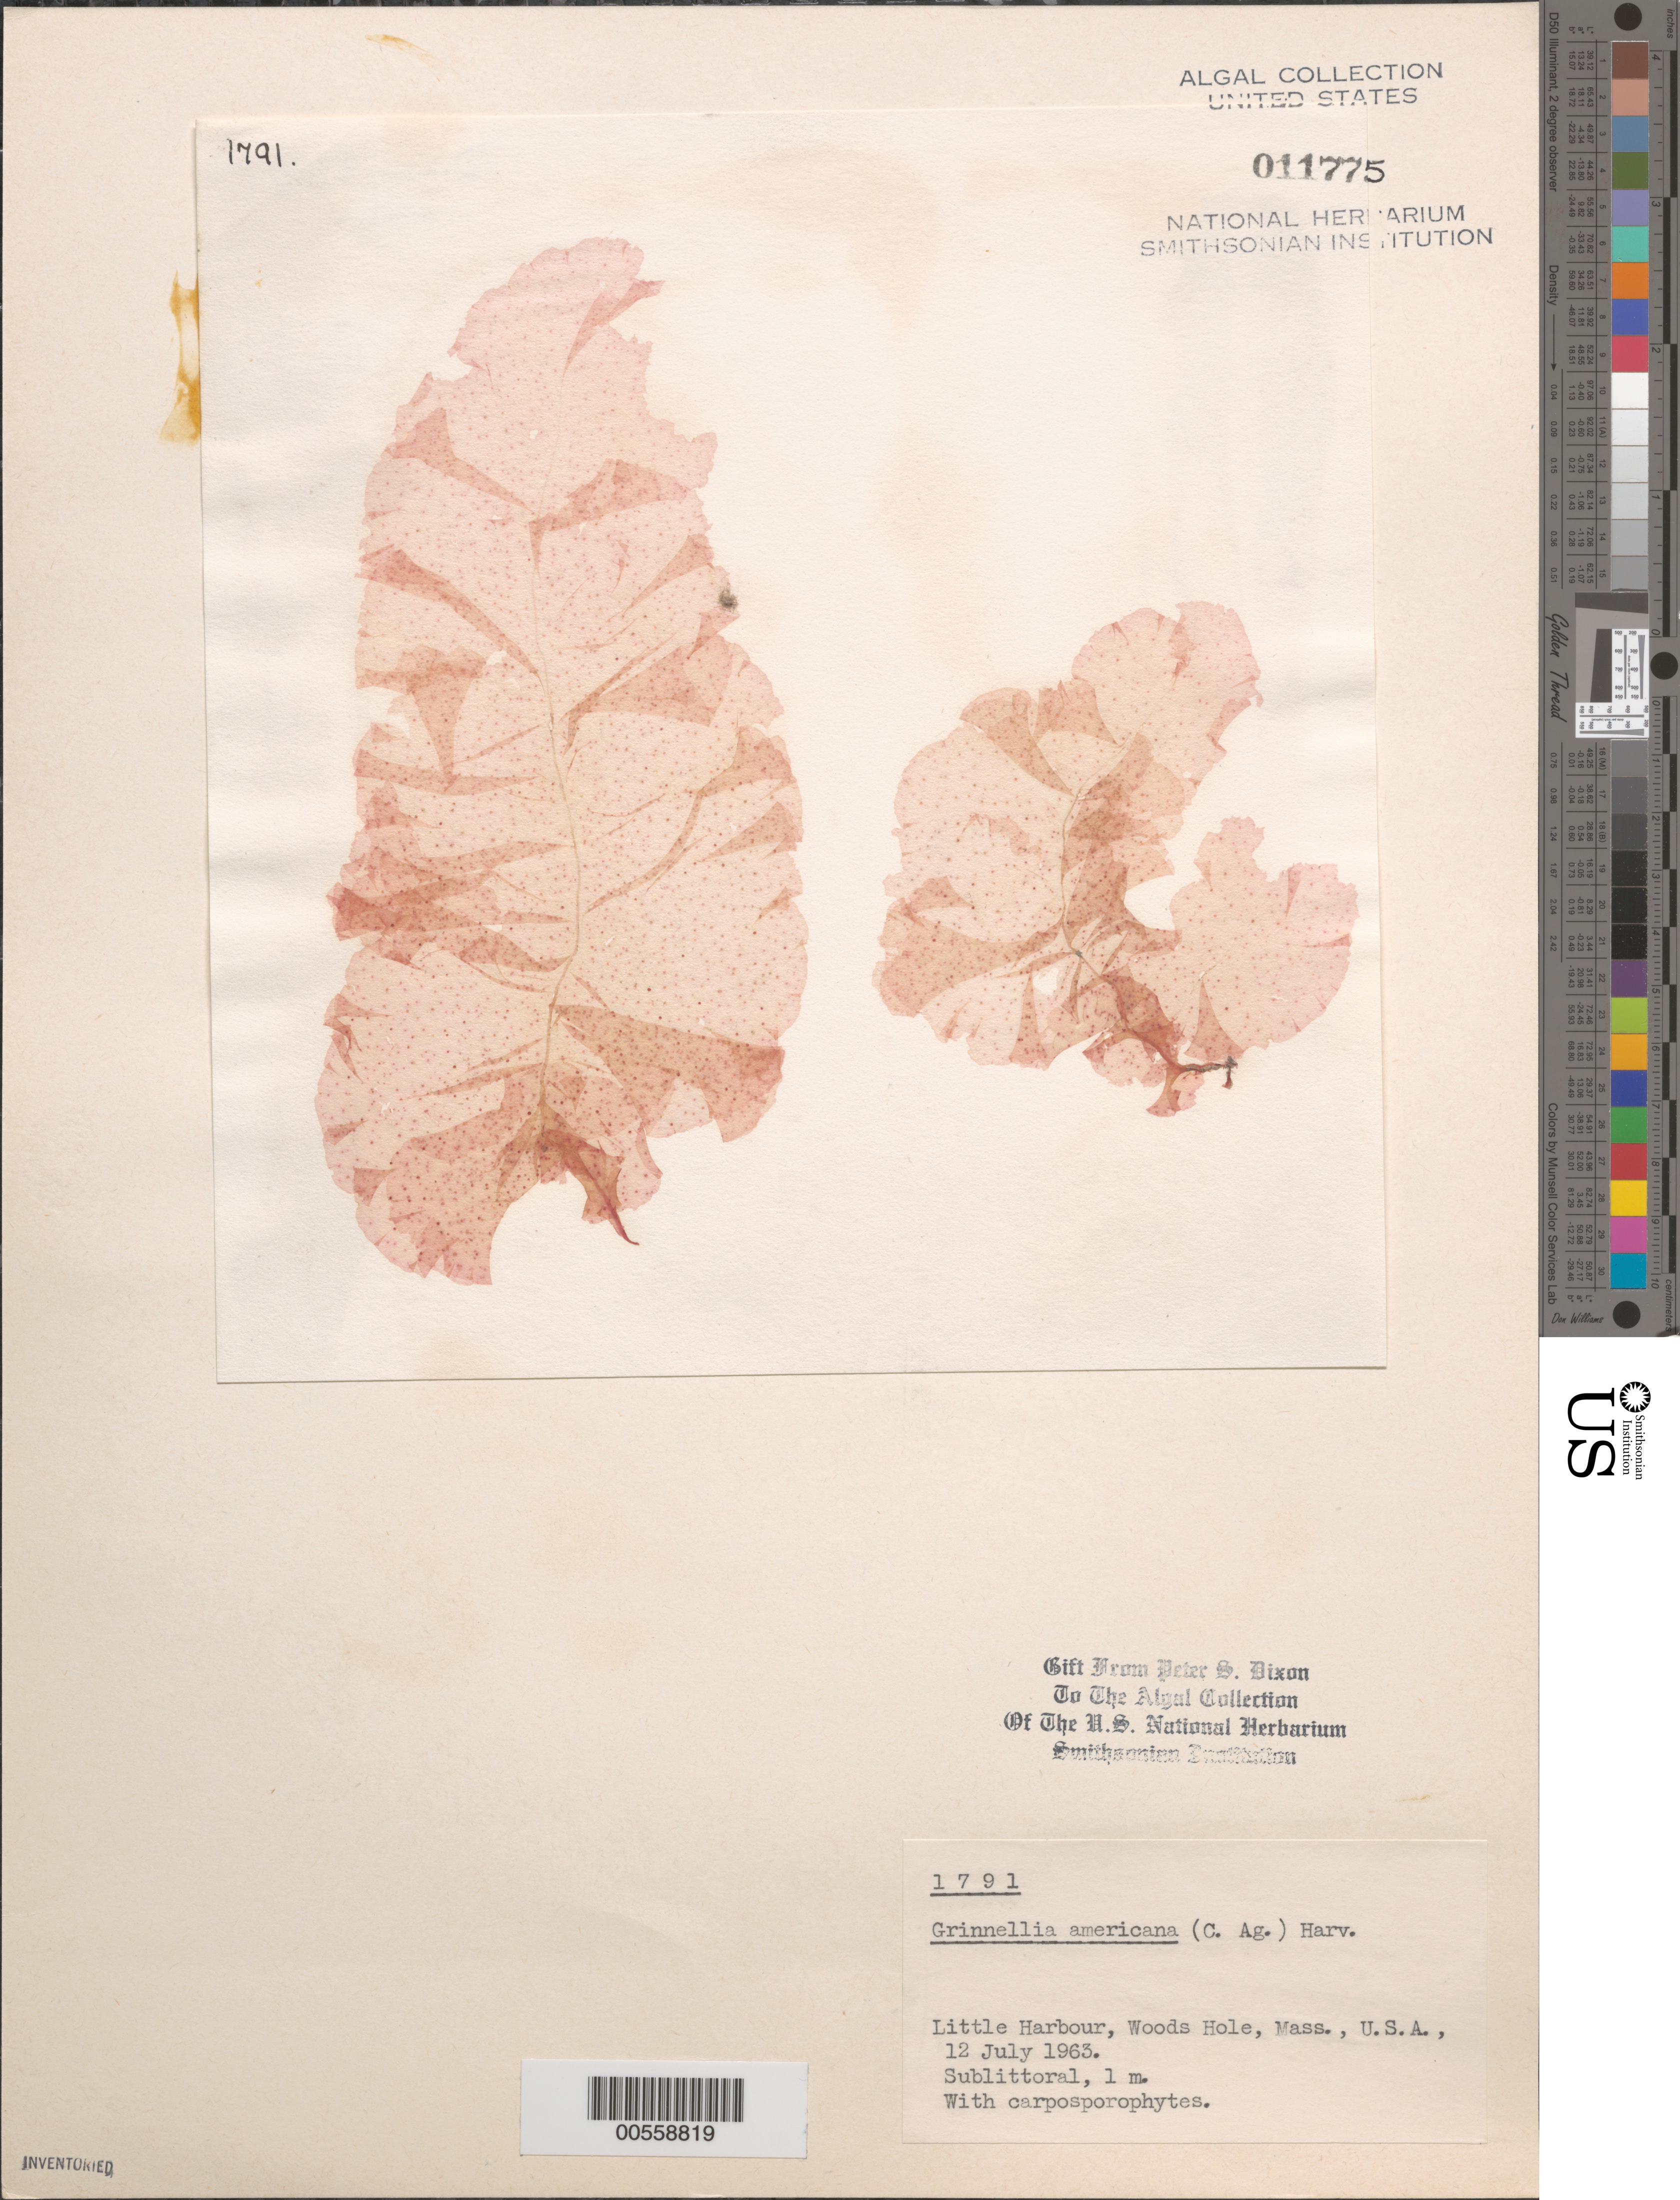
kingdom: Plantae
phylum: Rhodophyta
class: Florideophyceae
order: Ceramiales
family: Delesseriaceae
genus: Grinnellia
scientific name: Grinnellia americana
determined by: Dixon, P. S.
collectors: P. S. Dixon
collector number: PSD 1791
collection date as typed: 12 Jul 1963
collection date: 1963-07-12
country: United States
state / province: Massachusetts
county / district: Barnstable County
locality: Woods Hole, Little Harbor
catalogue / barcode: US 11775